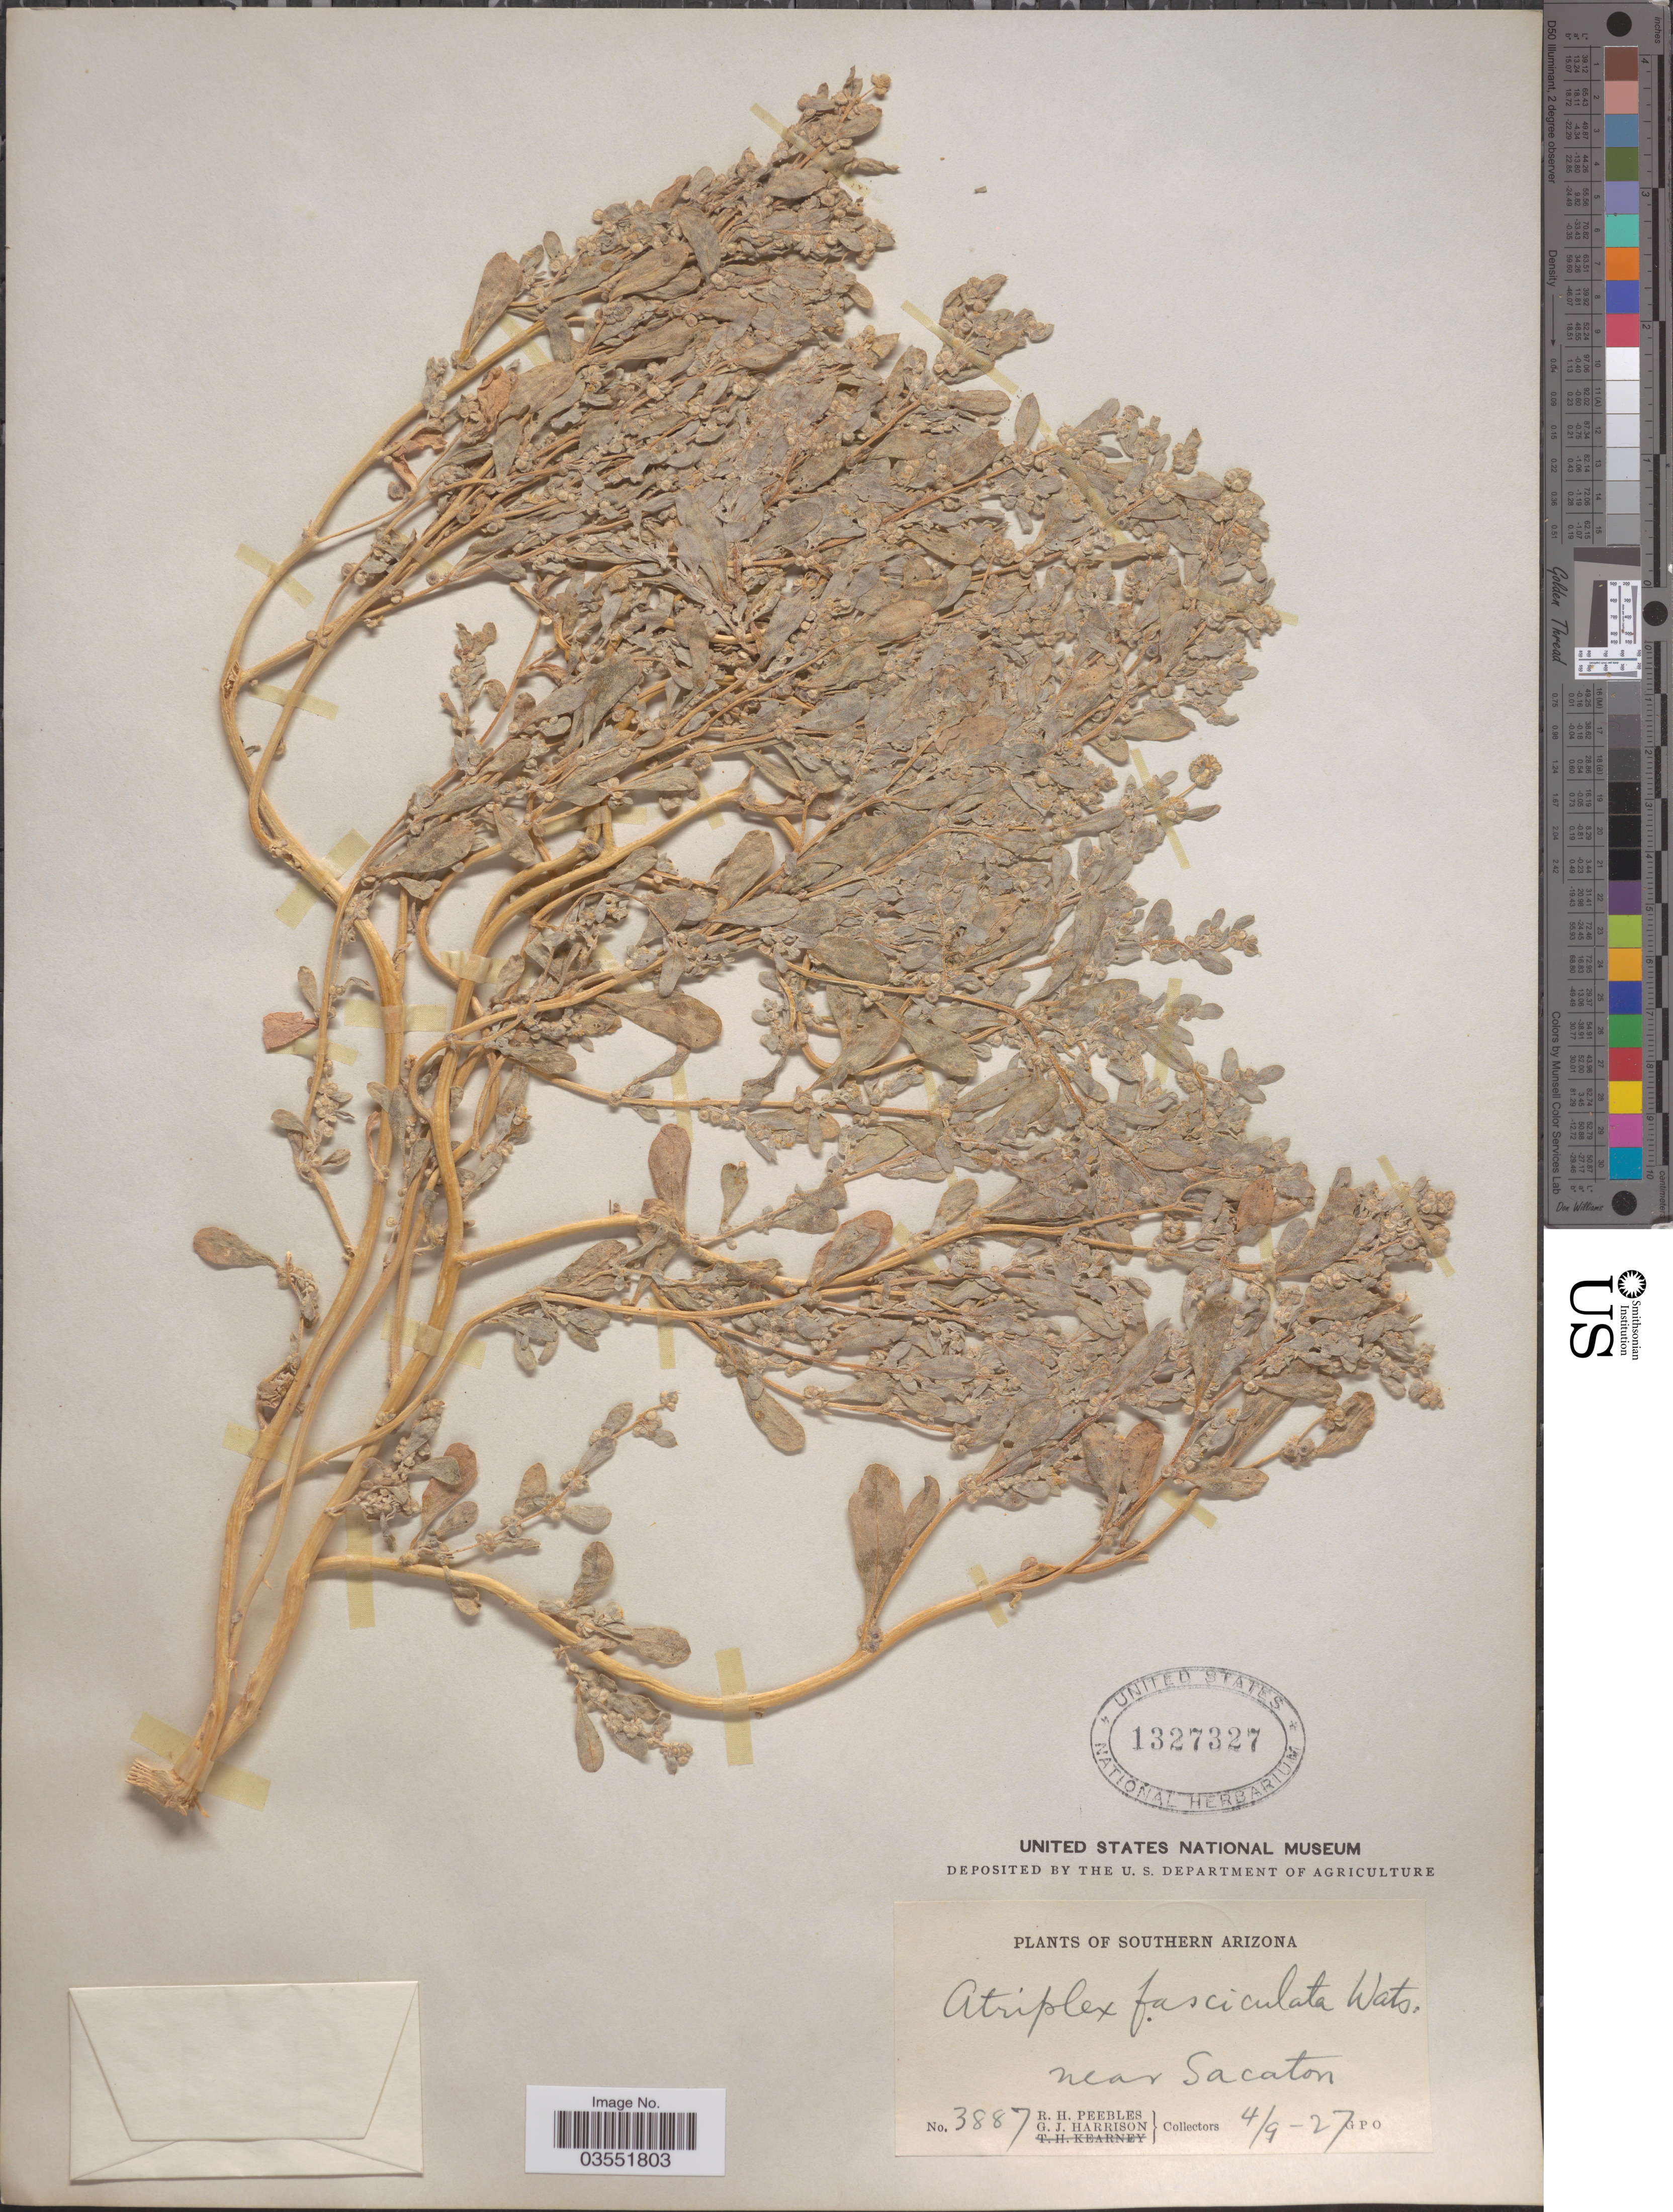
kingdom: Plantae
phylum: Tracheophyta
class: Magnoliopsida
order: Caryophyllales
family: Amaranthaceae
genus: Atriplex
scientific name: Atriplex fasciculata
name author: S. Watson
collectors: R. H. Peebles & G. J. Harrison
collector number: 3887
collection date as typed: Transcribed d/m/y: 9/4/27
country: United States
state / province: Arizona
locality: Southern Arizona. Near Sacaton.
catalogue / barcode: US 1327327